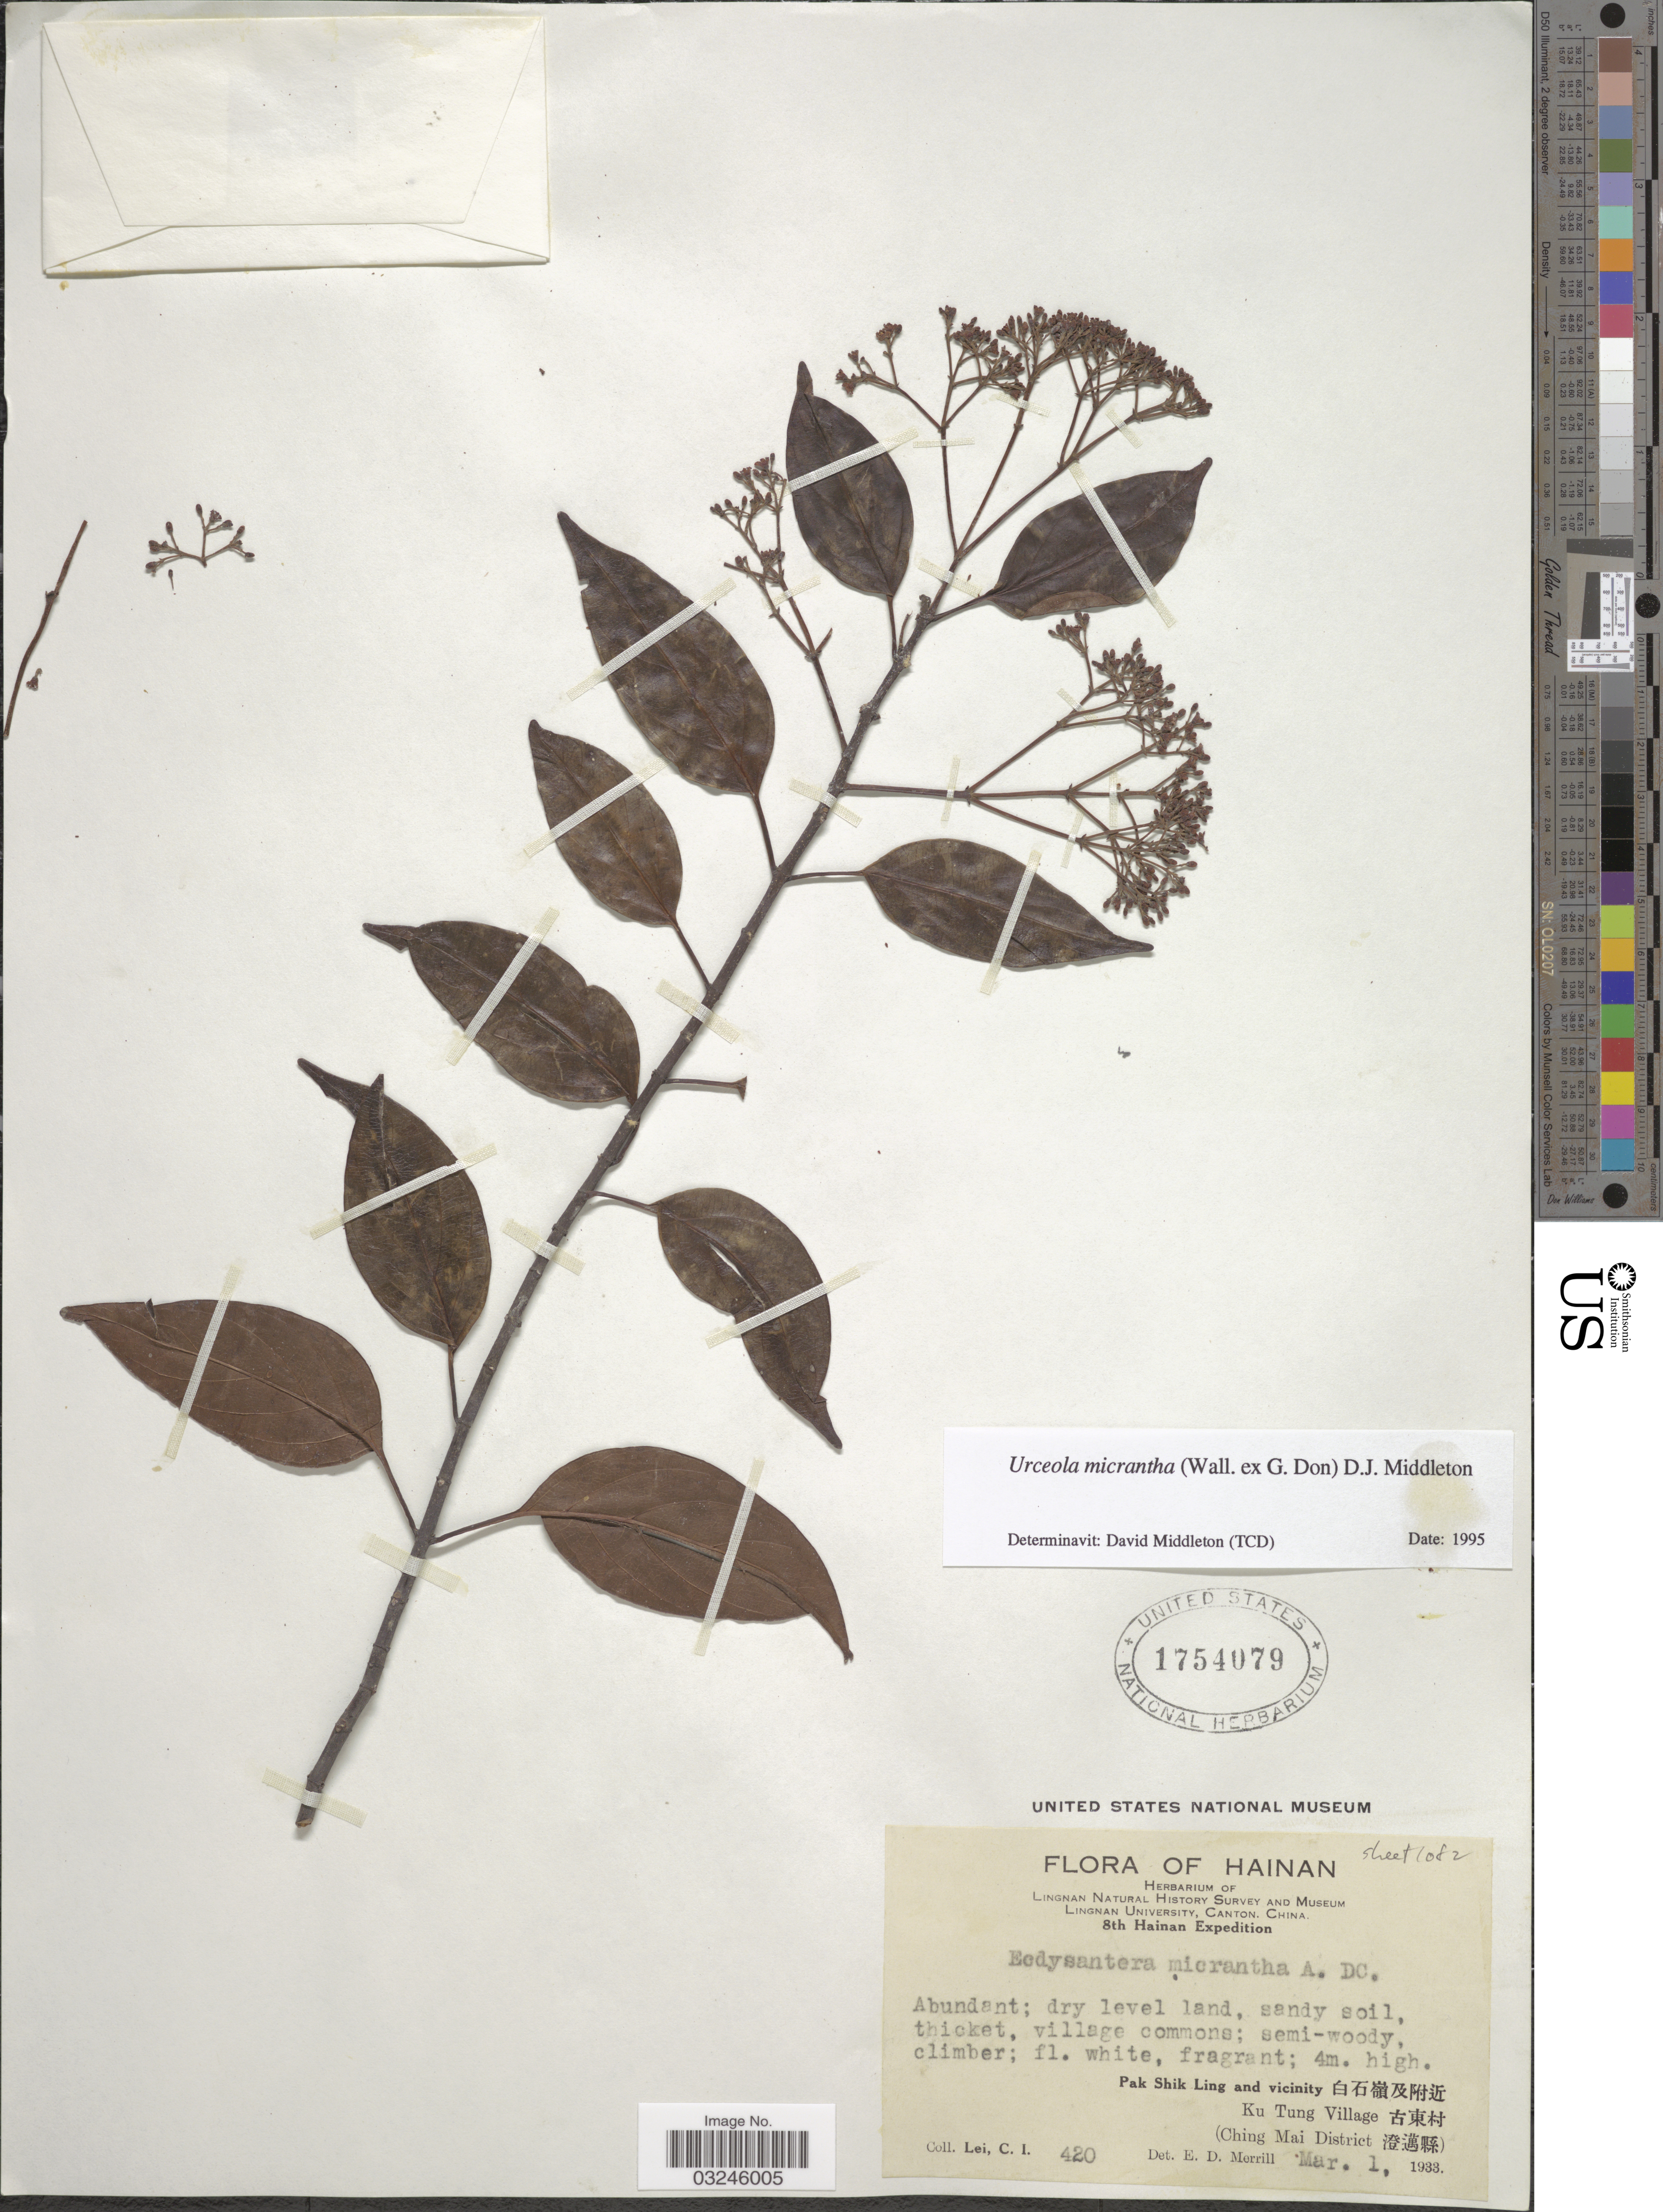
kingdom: Plantae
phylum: Tracheophyta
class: Magnoliopsida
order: Gentianales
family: Apocynaceae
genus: Urceola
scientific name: Urceola micrantha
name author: (Wall. ex G. Don) Mabb.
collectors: C. I. Lei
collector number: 420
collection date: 1933-03-01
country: China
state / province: Hainan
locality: Pak Shik Ling and vicinity, Ku Tung Village (Ching Mai District).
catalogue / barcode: US 1754079